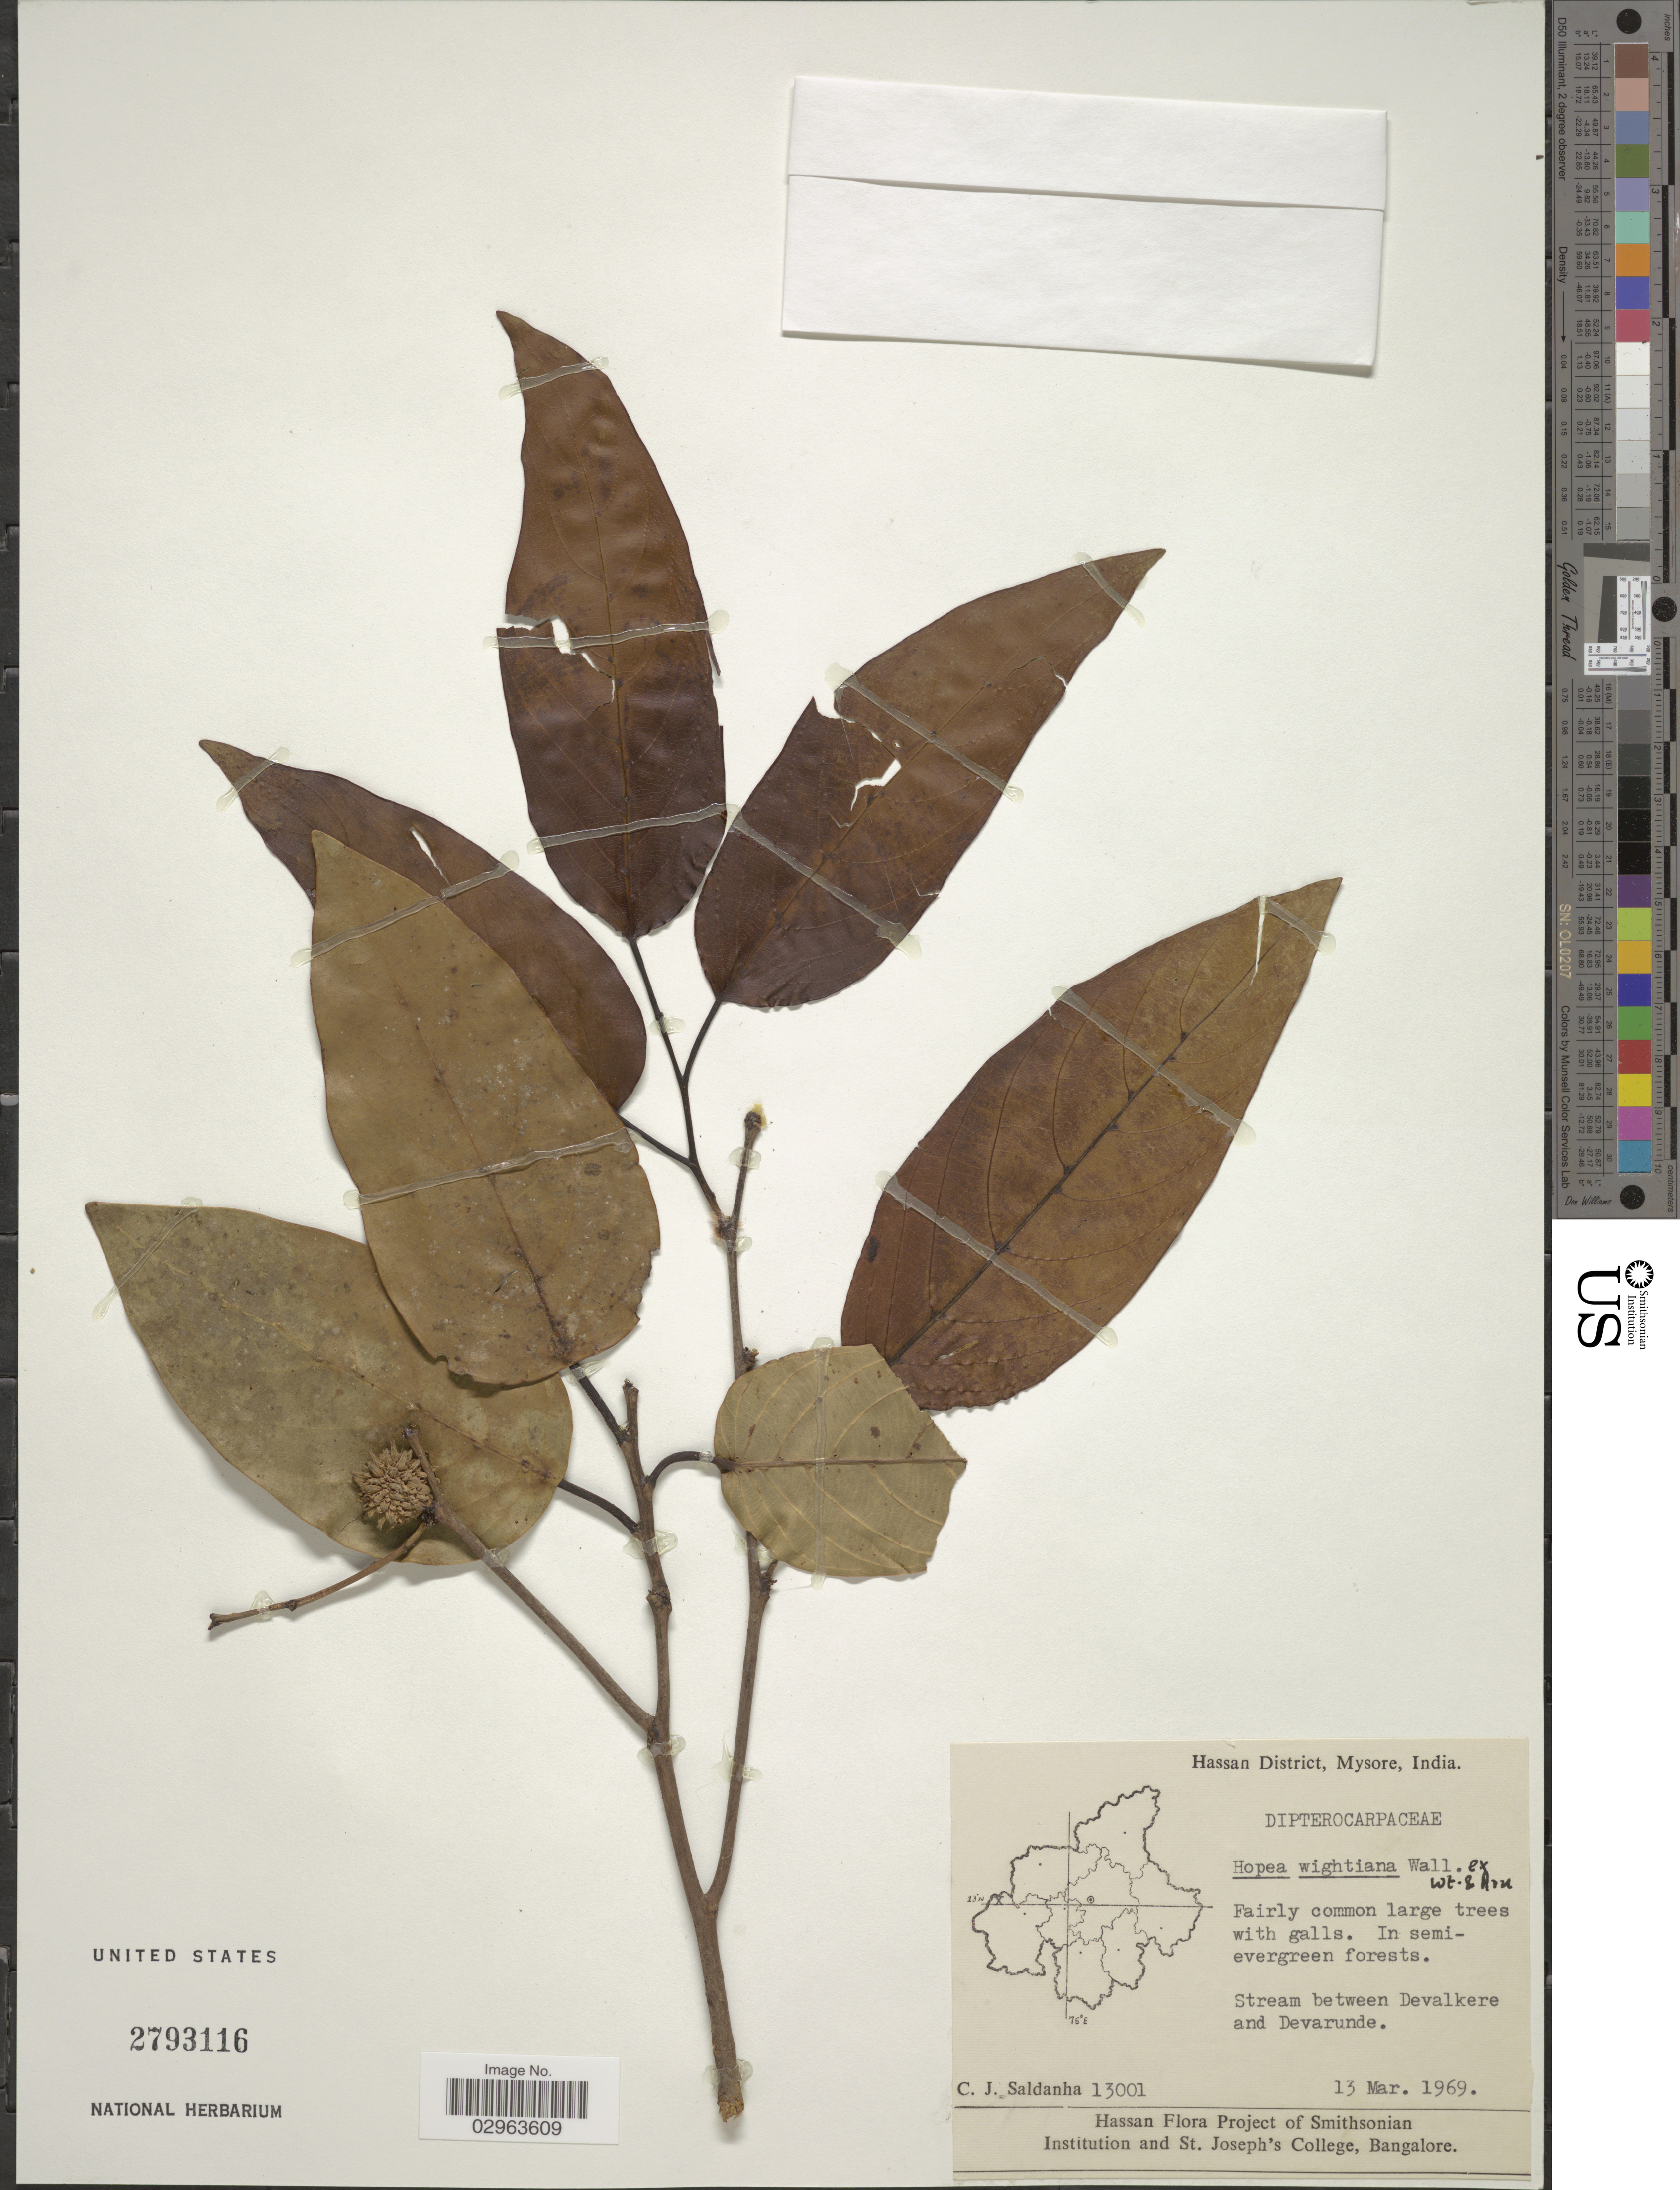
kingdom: Plantae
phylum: Tracheophyta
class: Magnoliopsida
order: Malvales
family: Dipterocarpaceae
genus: Hopea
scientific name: Hopea wightiana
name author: Miq. ex Dyer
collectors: C. J. Saldanha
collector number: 13001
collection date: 1969-03-13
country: India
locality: Hassan District, Mysore. Stream between Devalkere and Devarunde.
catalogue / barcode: US 2793116